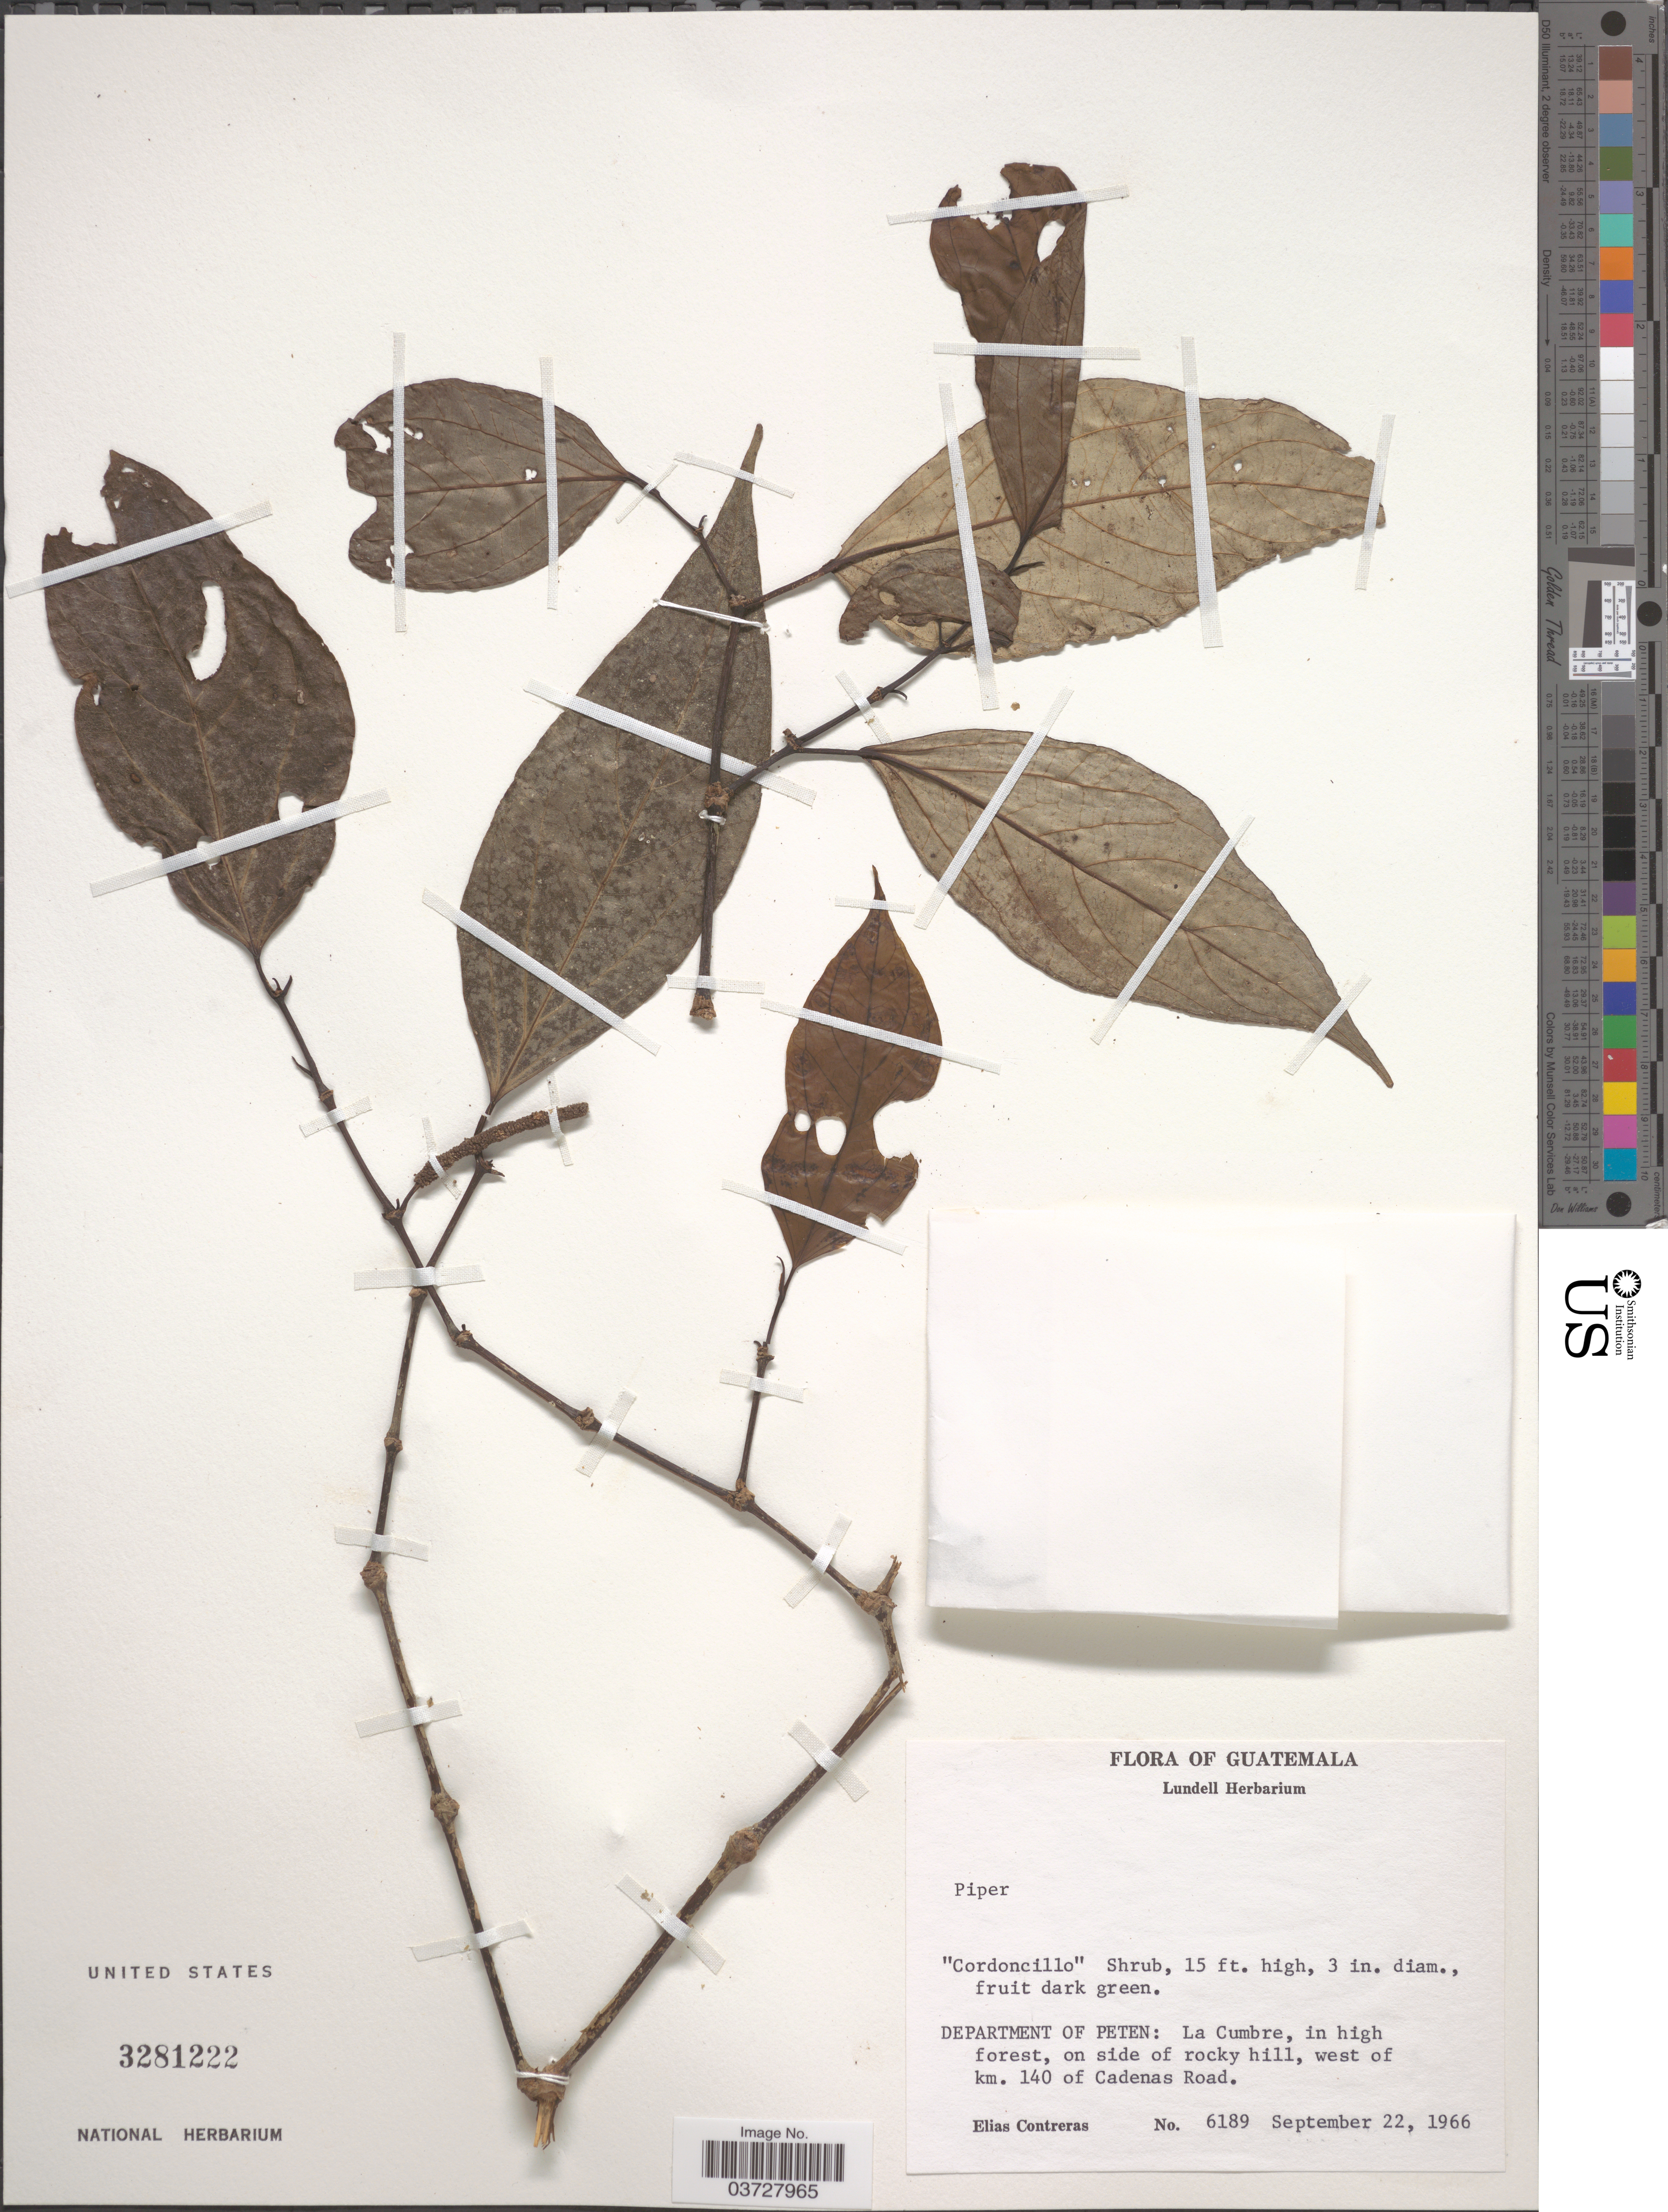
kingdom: Plantae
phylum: Tracheophyta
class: Magnoliopsida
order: Piperales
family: Piperaceae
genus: Piper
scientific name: Piper sp.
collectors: E. Contreras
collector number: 6189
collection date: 1966-09-22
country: Guatemala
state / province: El Peten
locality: Department of Peten: La Cumbre, on side of rocky hill, west of km. 140 of Cadenas Road.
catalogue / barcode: US 3281222